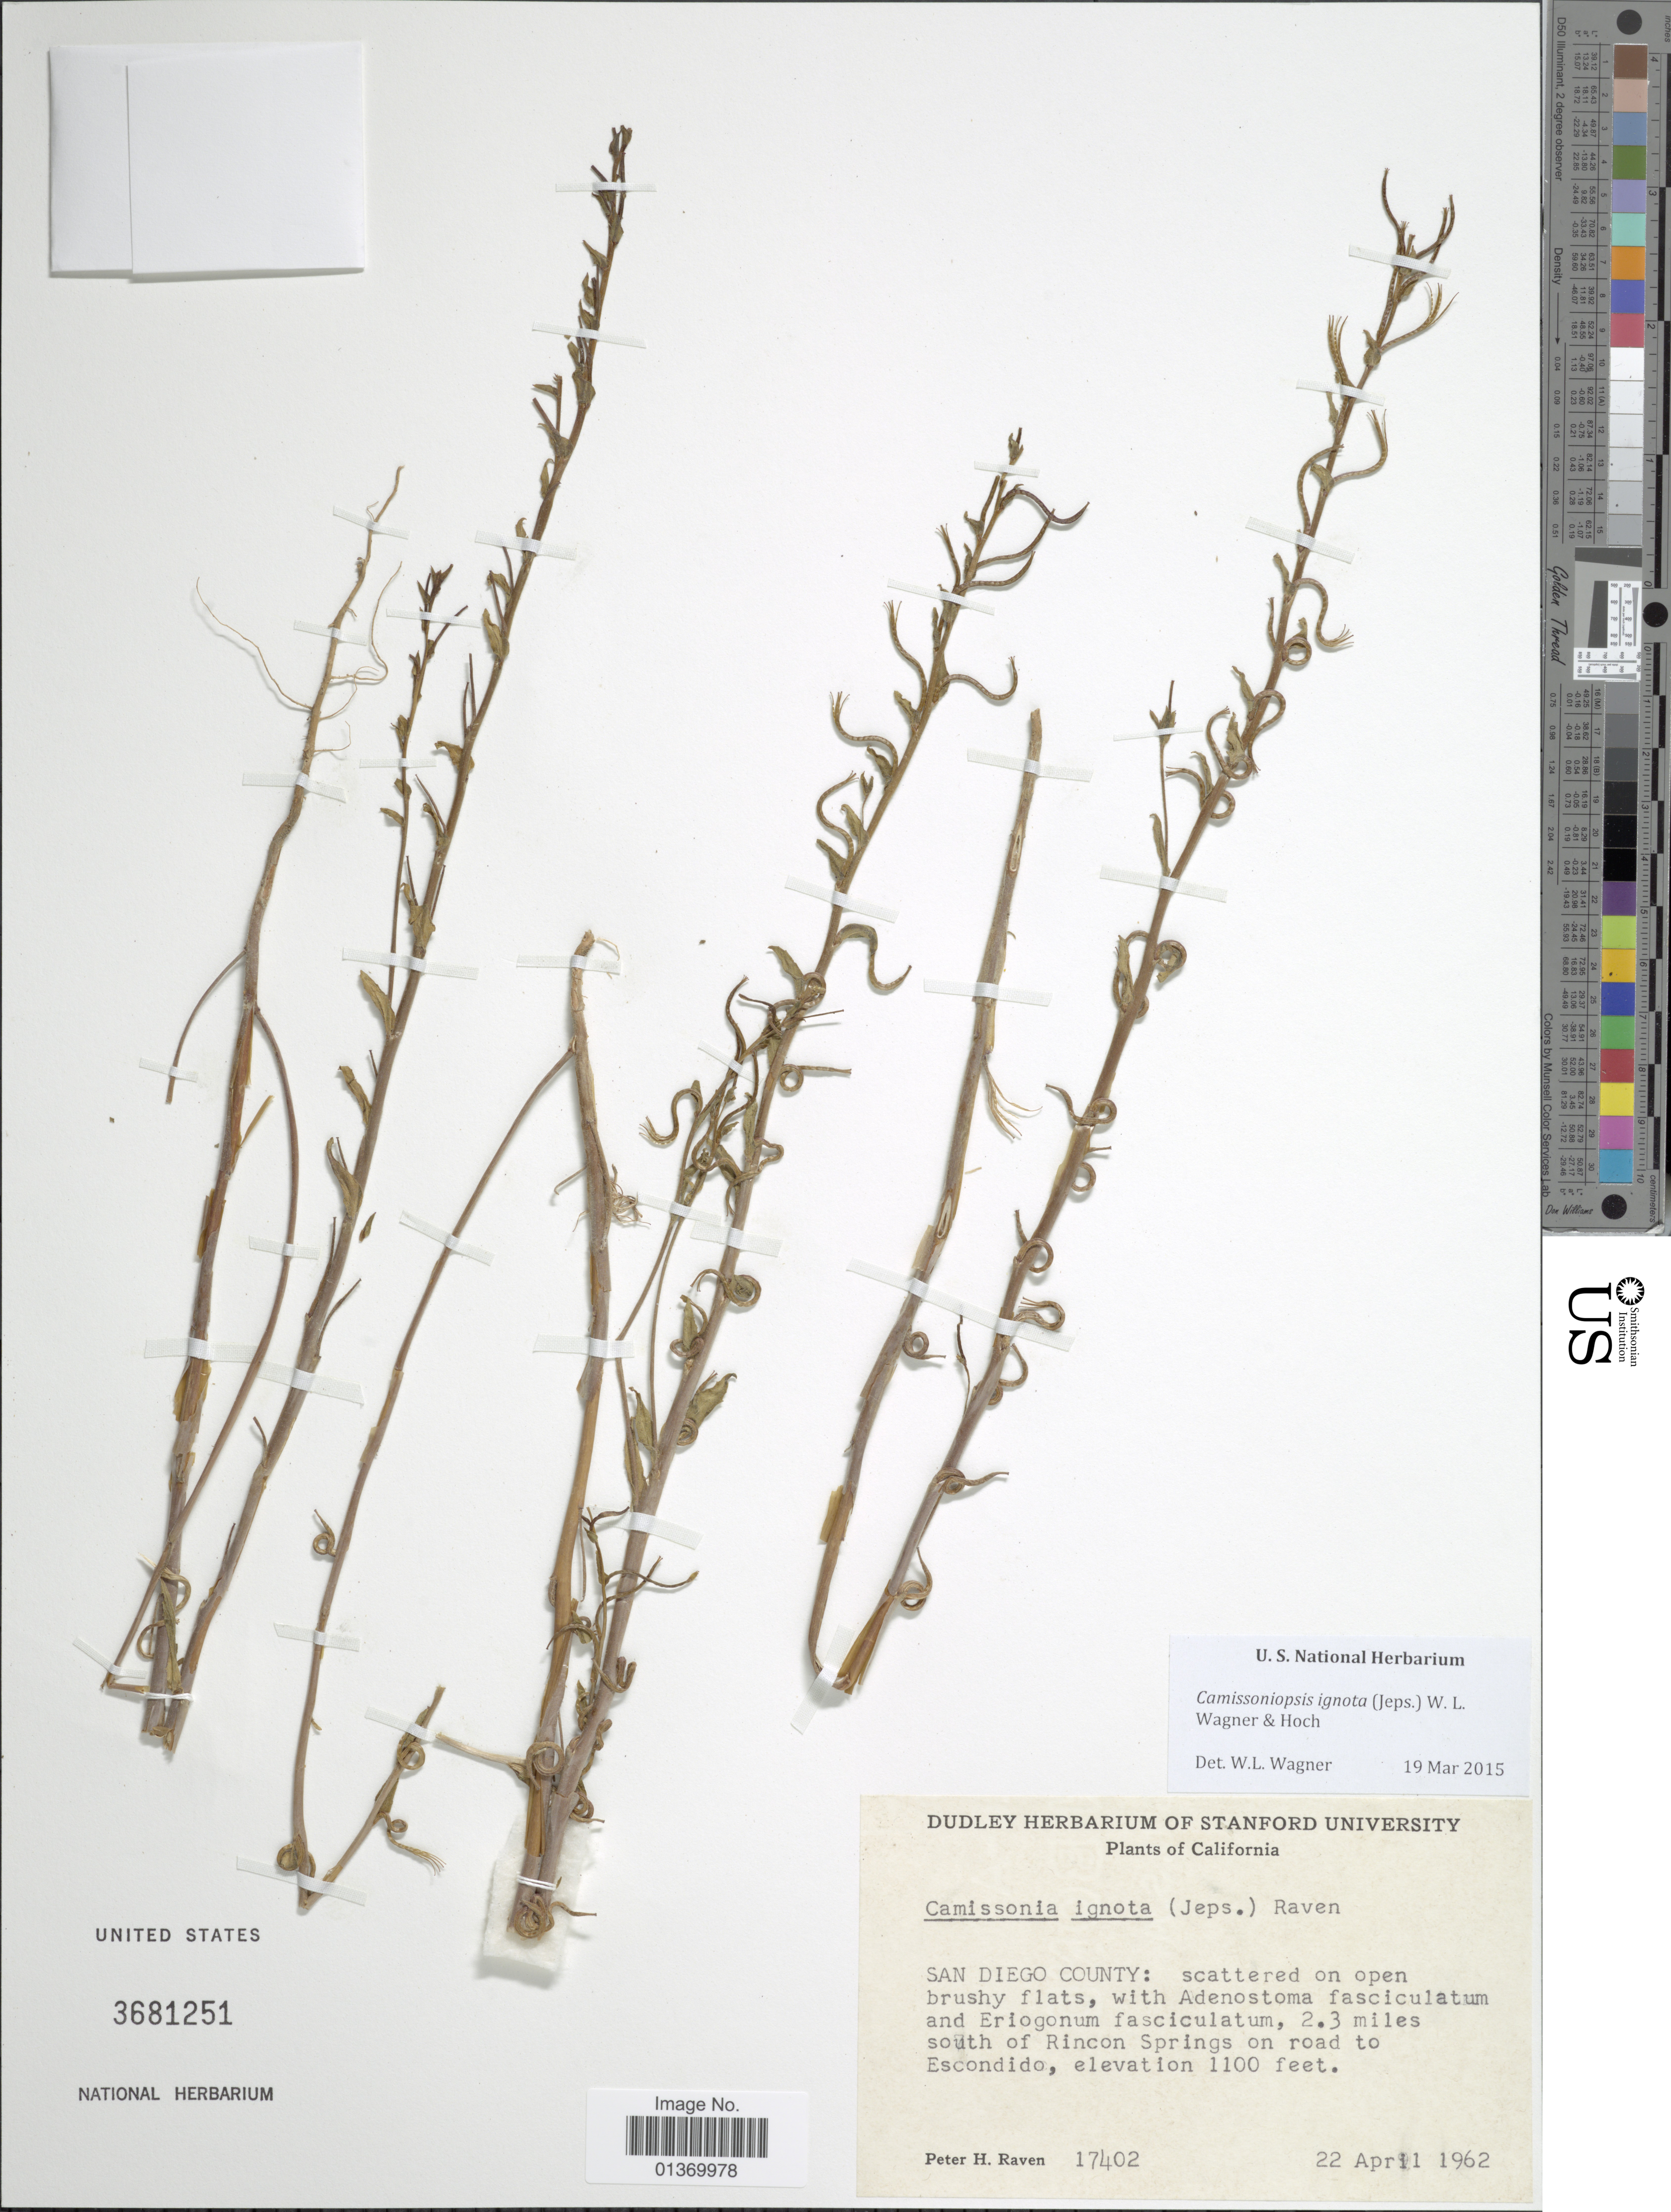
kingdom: Plantae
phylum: Tracheophyta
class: Magnoliopsida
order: Myrtales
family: Onagraceae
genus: Camissoniopsis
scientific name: Camissoniopsis ignota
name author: (Jeps.) W.L. Wagner & Hoch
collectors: P. H. Raven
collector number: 17402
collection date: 1962-04-22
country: United States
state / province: California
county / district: San Diego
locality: San Diego County. 2.3 miles south of Rincon Springs on road to Escondido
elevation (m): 335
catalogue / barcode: US 3681251